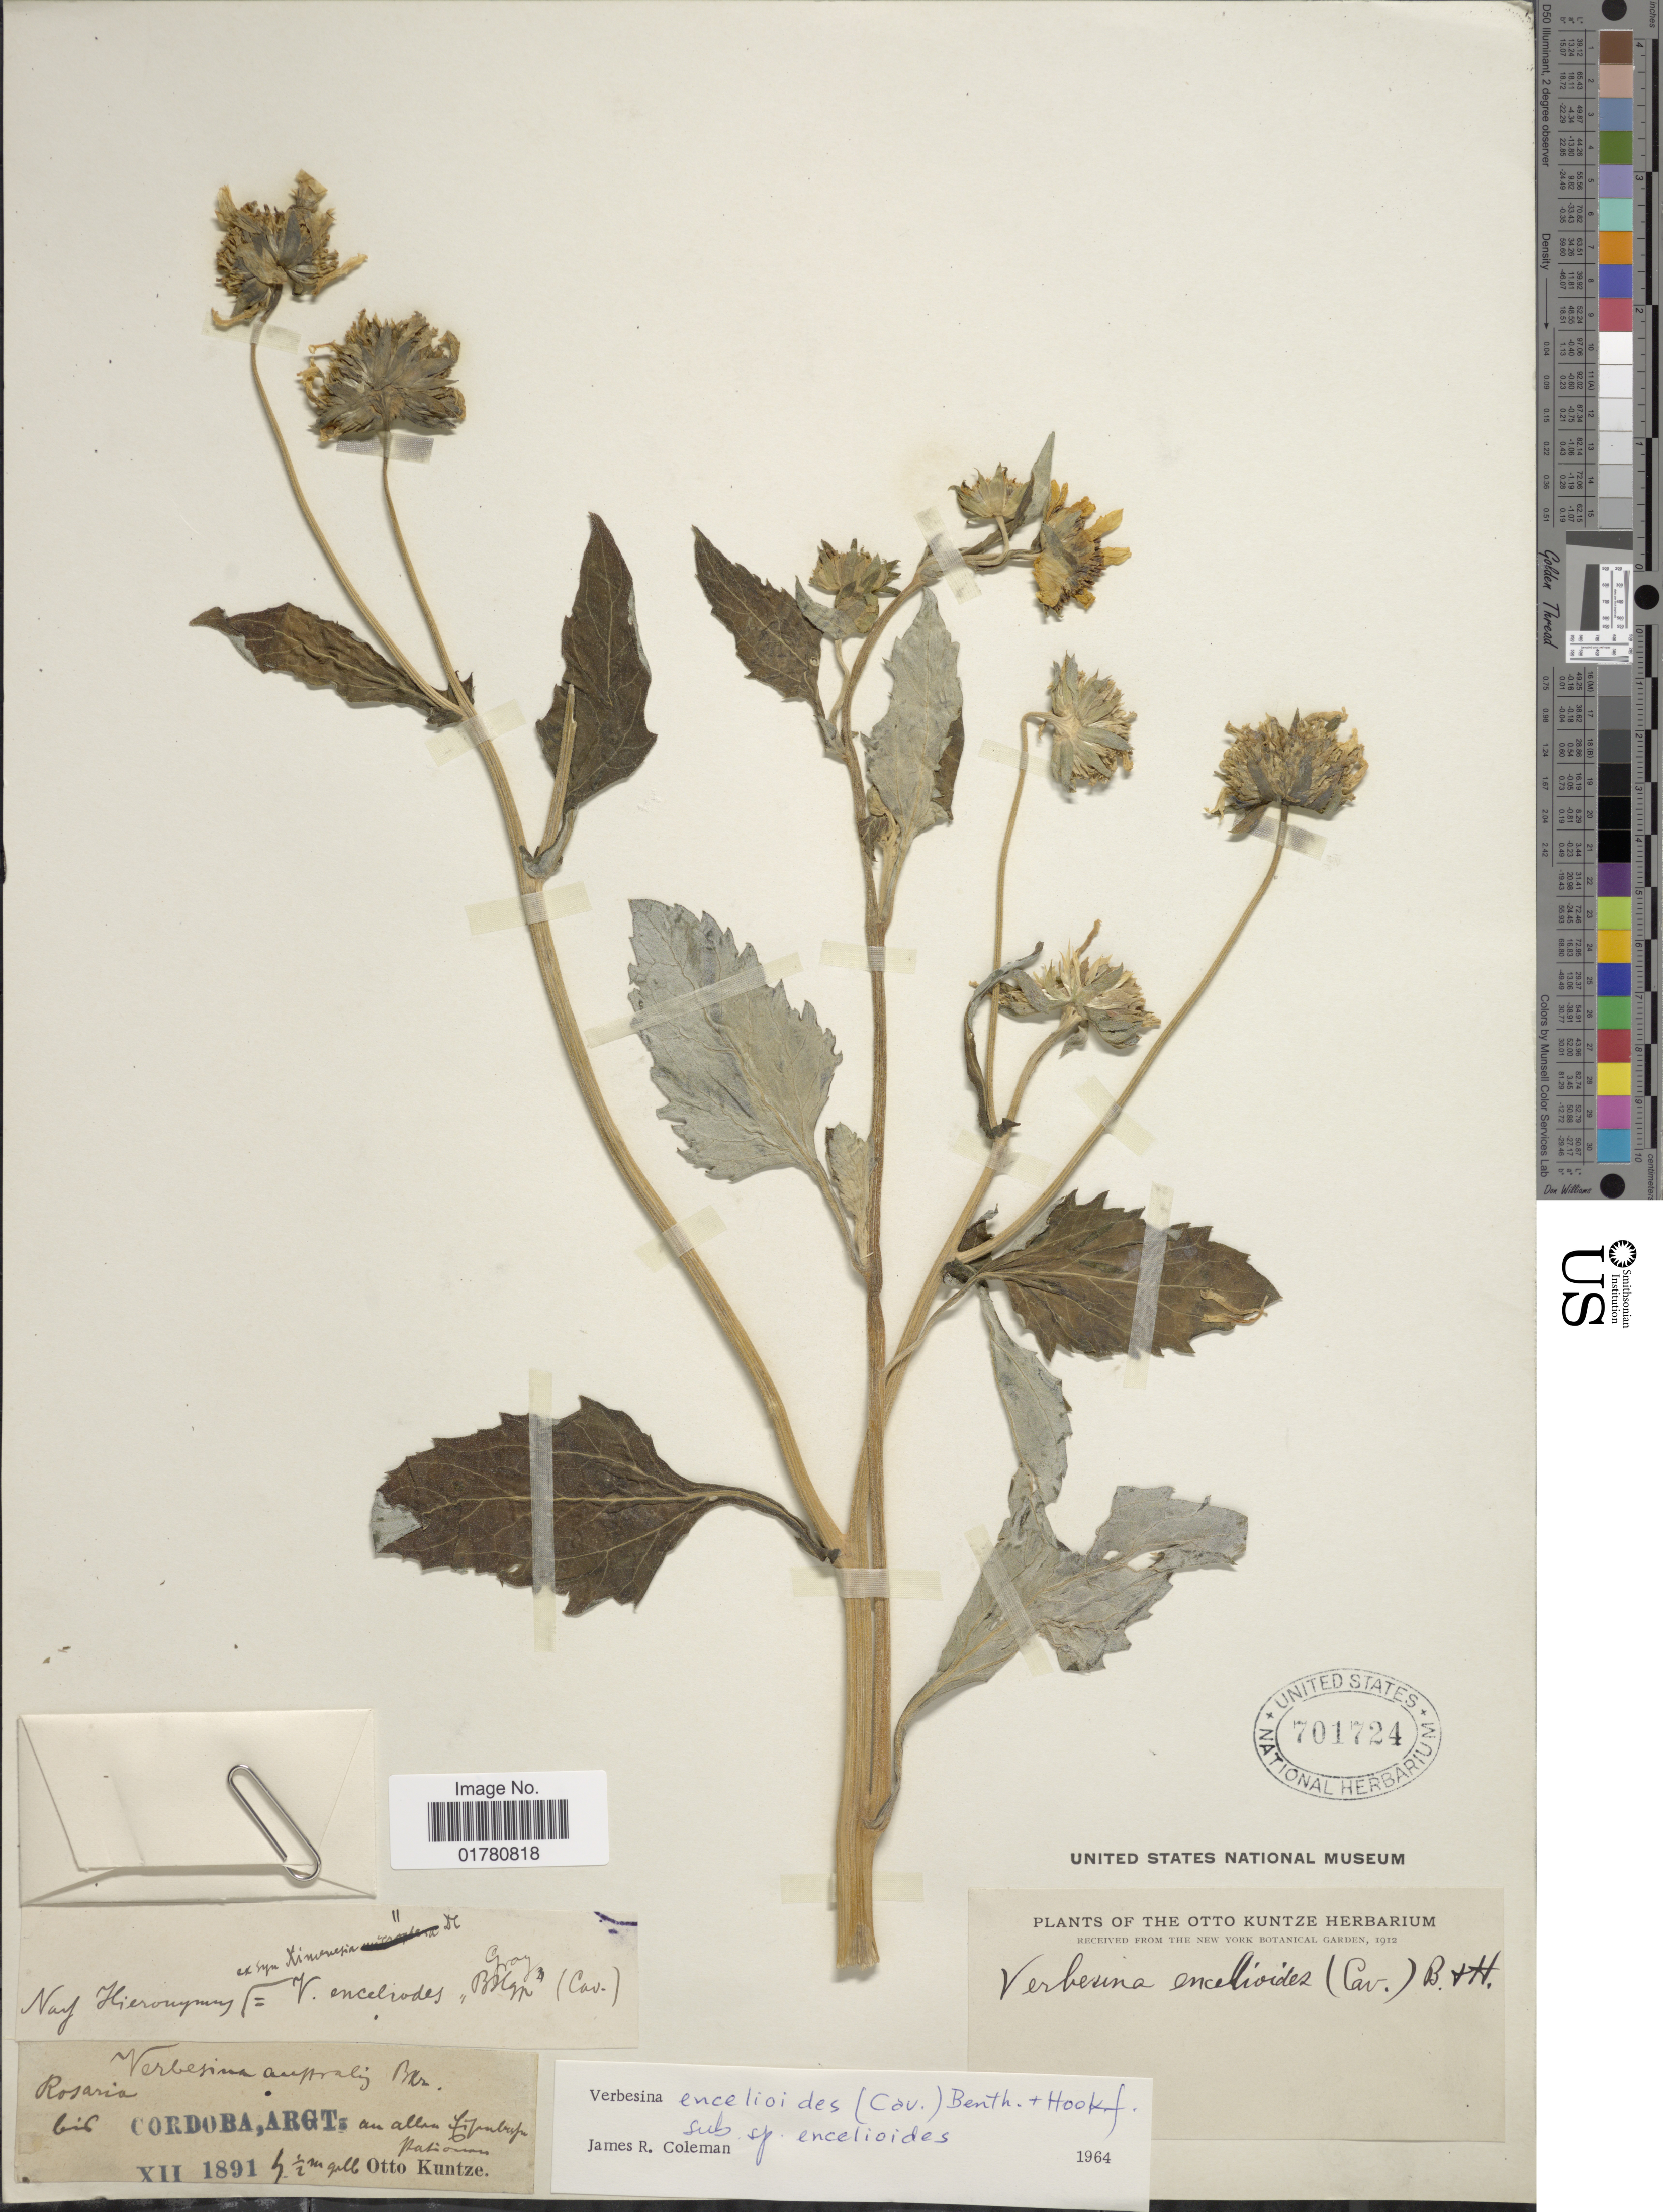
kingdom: Plantae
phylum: Tracheophyta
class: Magnoliopsida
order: Asterales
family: Asteraceae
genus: Verbesina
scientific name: Verbesina encelioides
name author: (Cav.) Benth. & Hook. ex A. Gray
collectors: C.E.O. Kuntze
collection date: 1891-12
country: Argentina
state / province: Cordoba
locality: An [illegible text]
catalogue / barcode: US 701724